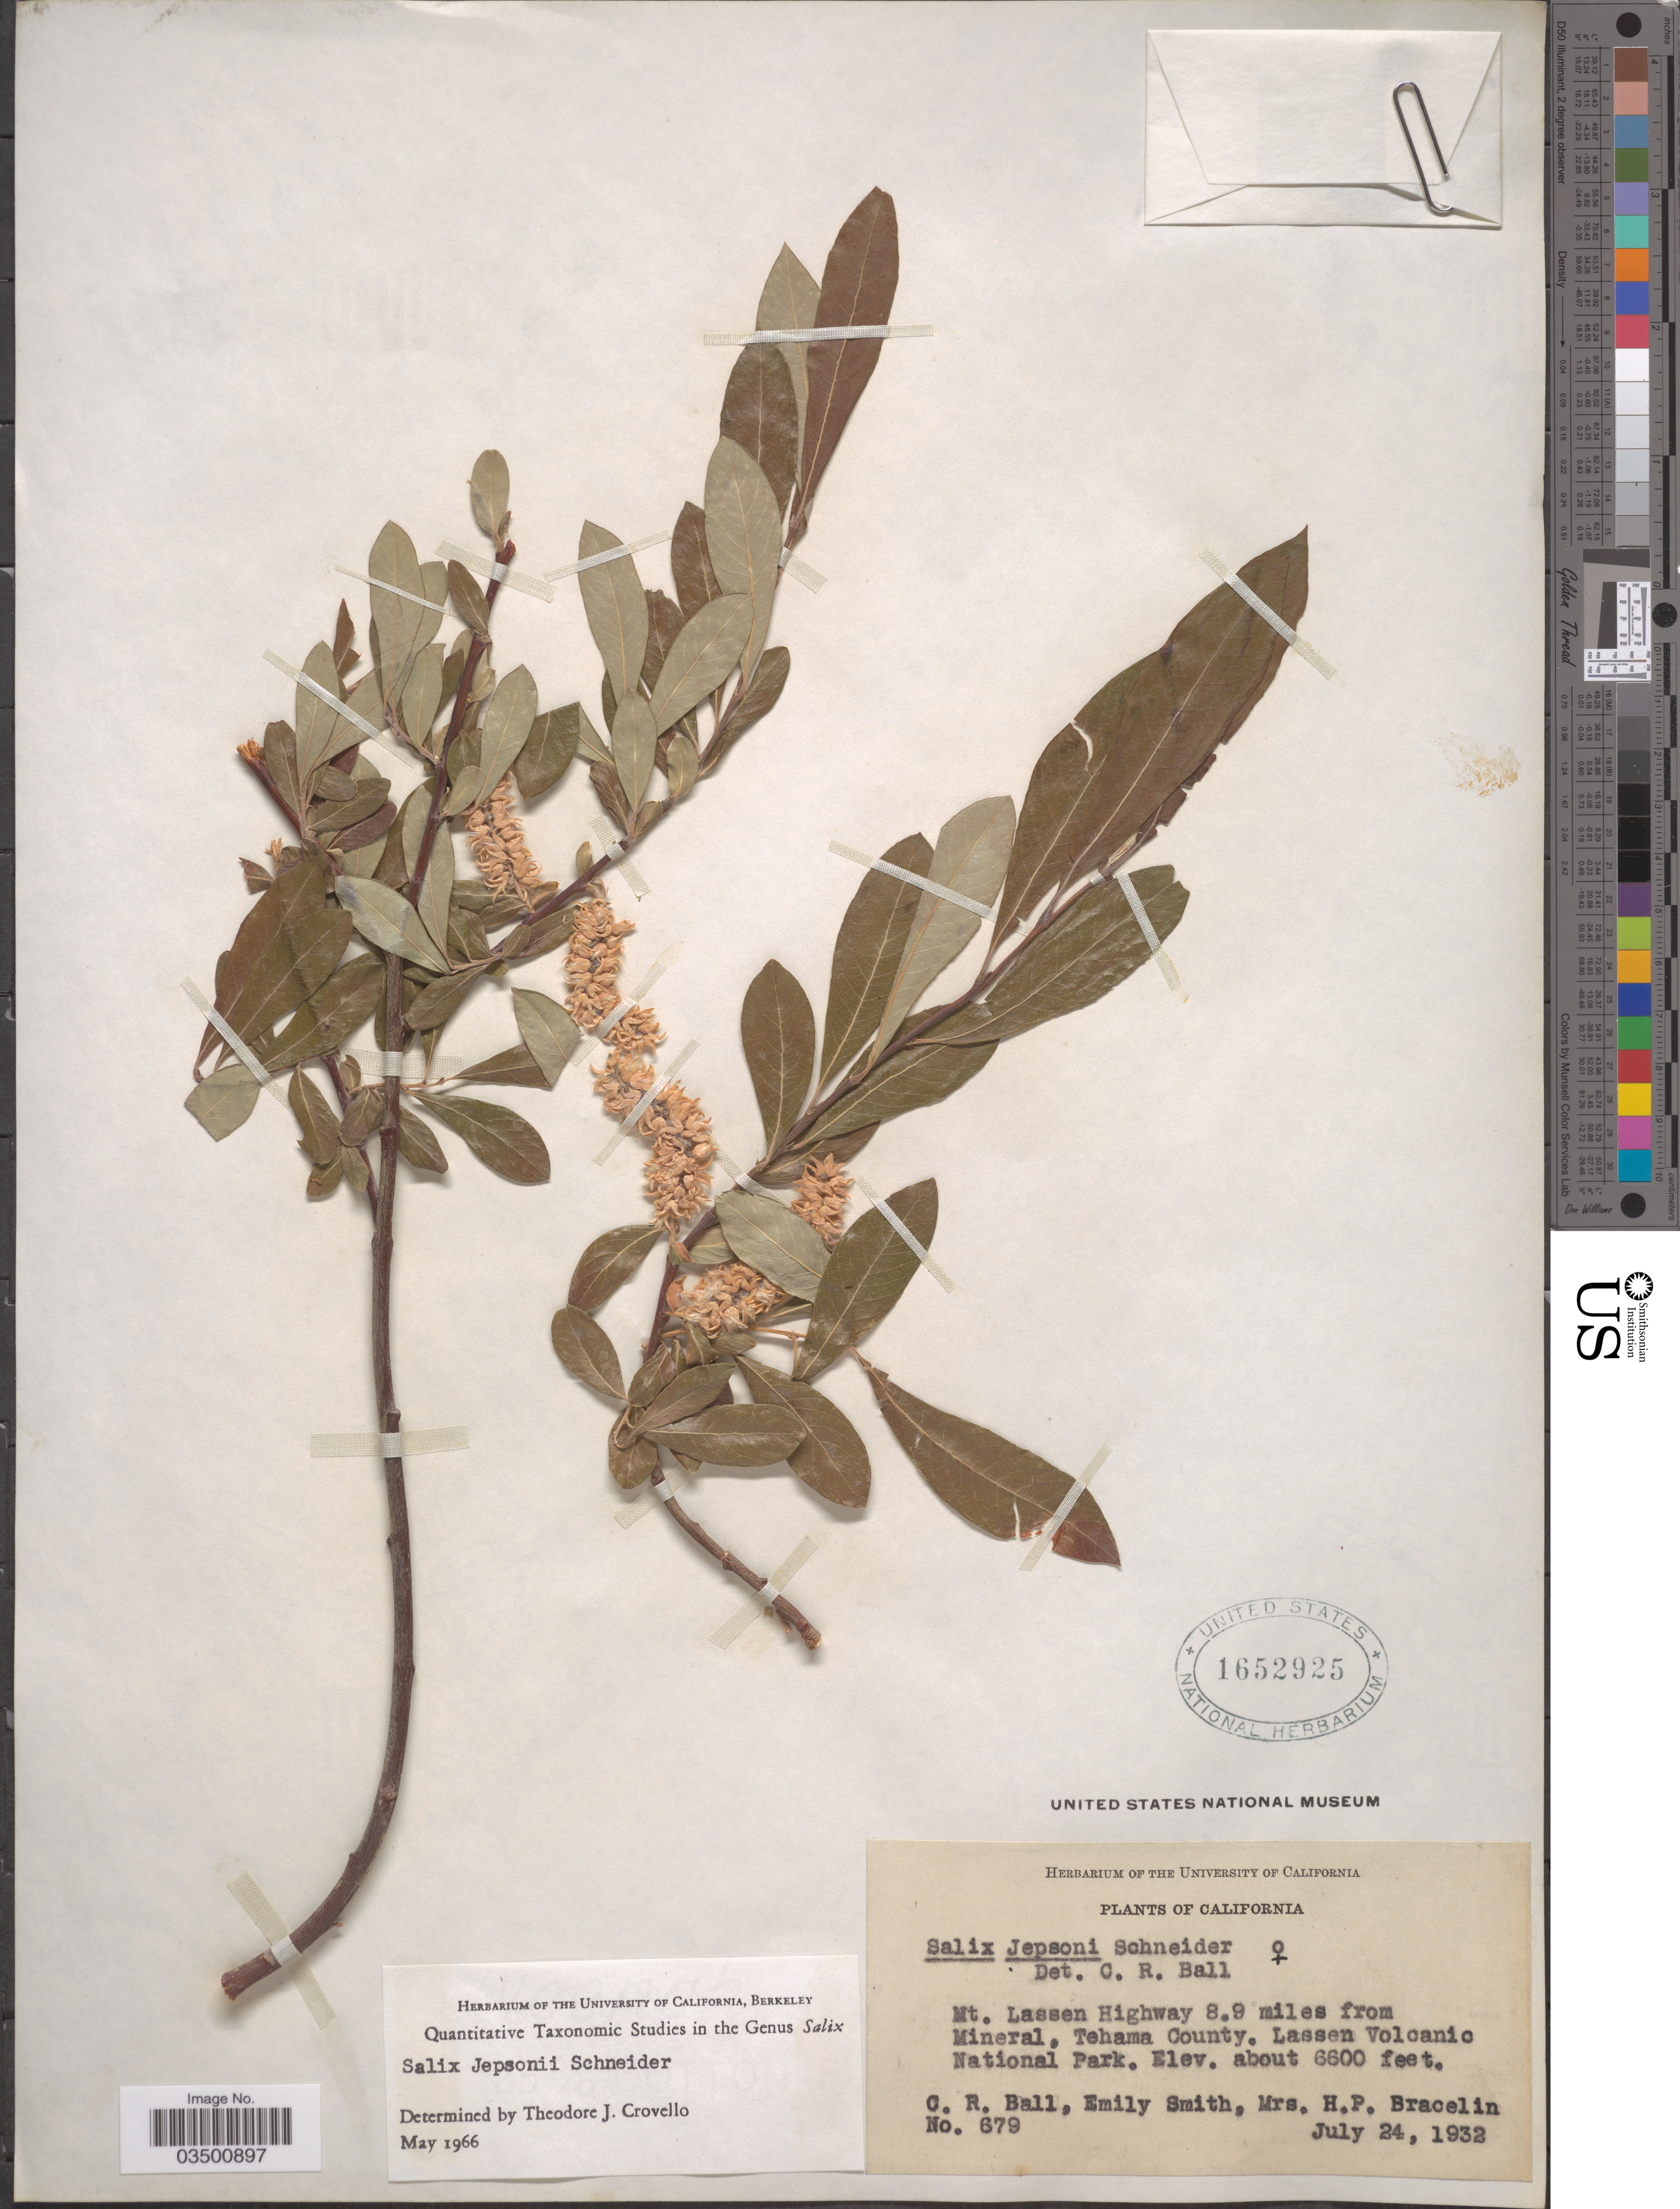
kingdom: Plantae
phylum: Tracheophyta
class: Magnoliopsida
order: Malpighiales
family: Salicaceae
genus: Salix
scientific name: Salix jepsonii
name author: C.K. Schneid.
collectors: C. R. Ball, E. Smith & H. Bracelin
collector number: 679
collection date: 1932-07-24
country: United States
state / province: California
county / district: Tehama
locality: Mt. Lassen Highway 8.9 miles from Mineral, Tehama County. Lassen Volcanic National Park.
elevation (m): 2012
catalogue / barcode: US 1652925